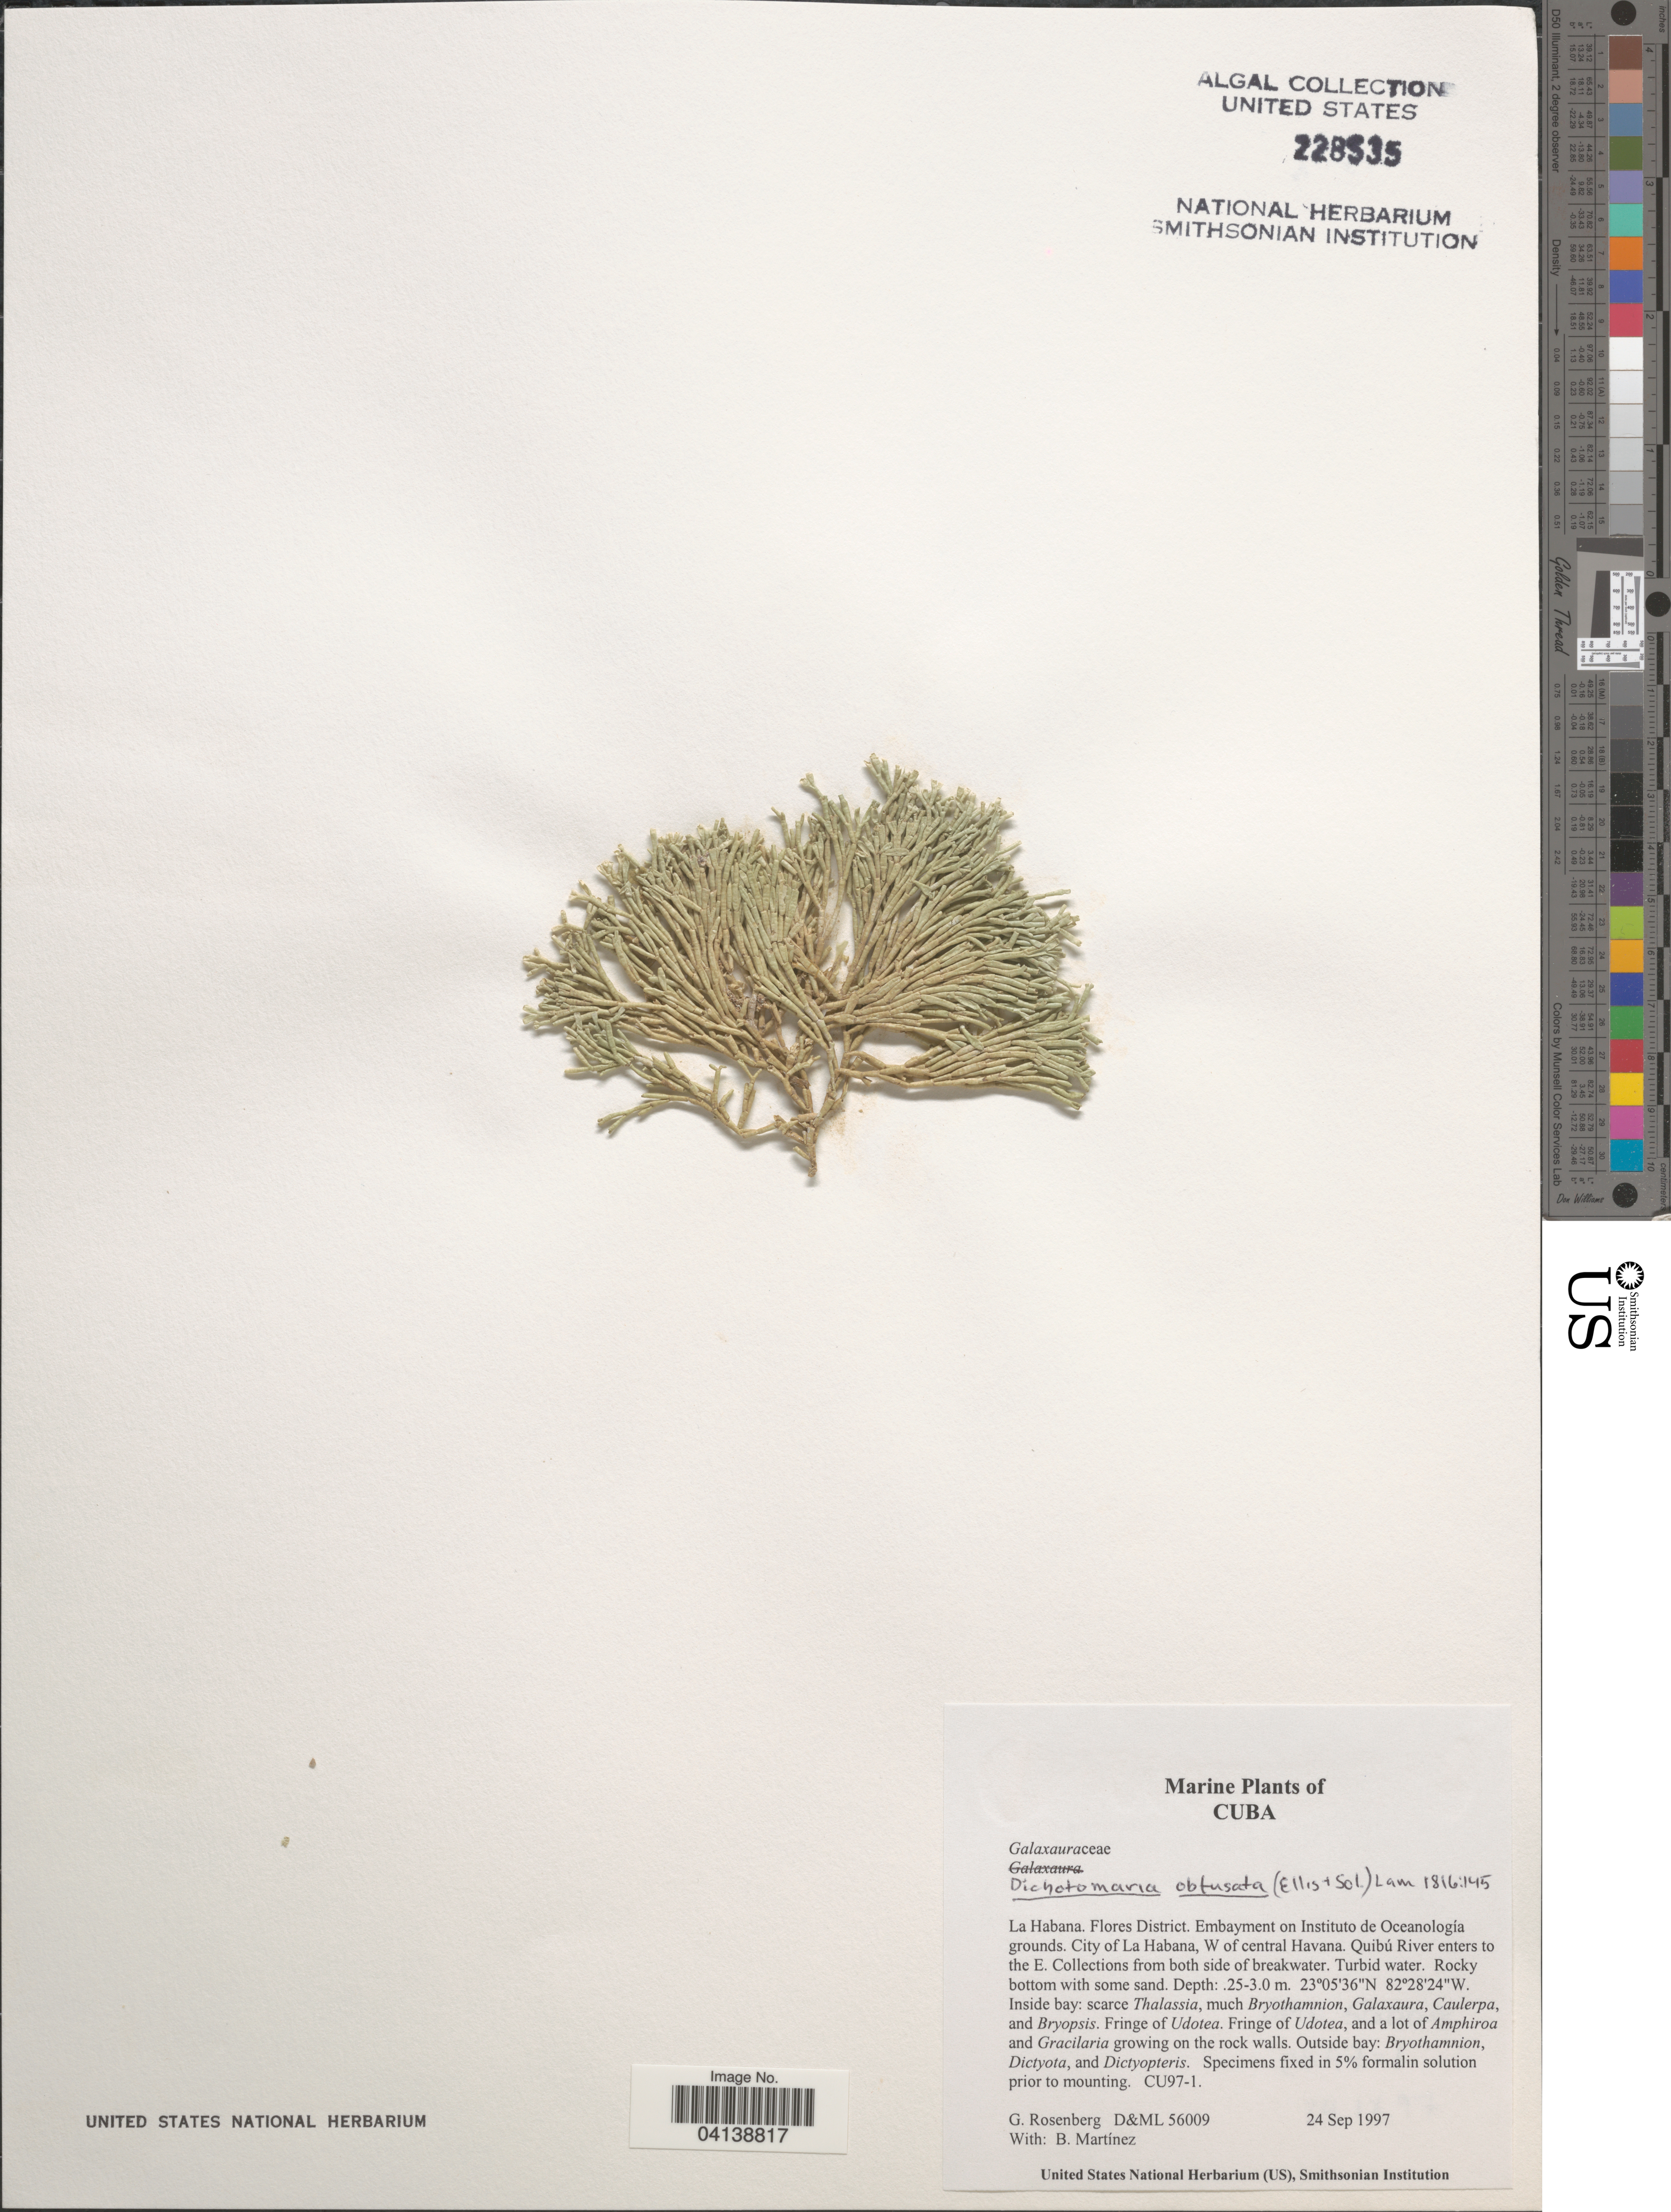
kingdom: Plantae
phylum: Rhodophyta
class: Florideophyceae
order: Nemaliales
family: Galaxauraceae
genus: Dichotomaria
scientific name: Dichotomaria obtusata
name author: (Ellis & Sol.) Lam.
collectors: G. Rosenberg & B. Martinez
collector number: D&ML56009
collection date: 1997-09-24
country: Cuba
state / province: La Habana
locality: Flores District. Embayment on Instituto de Oceanología grounds. City of La Habana, W of central Havana. Quibú River enters to the E.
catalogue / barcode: US 228535